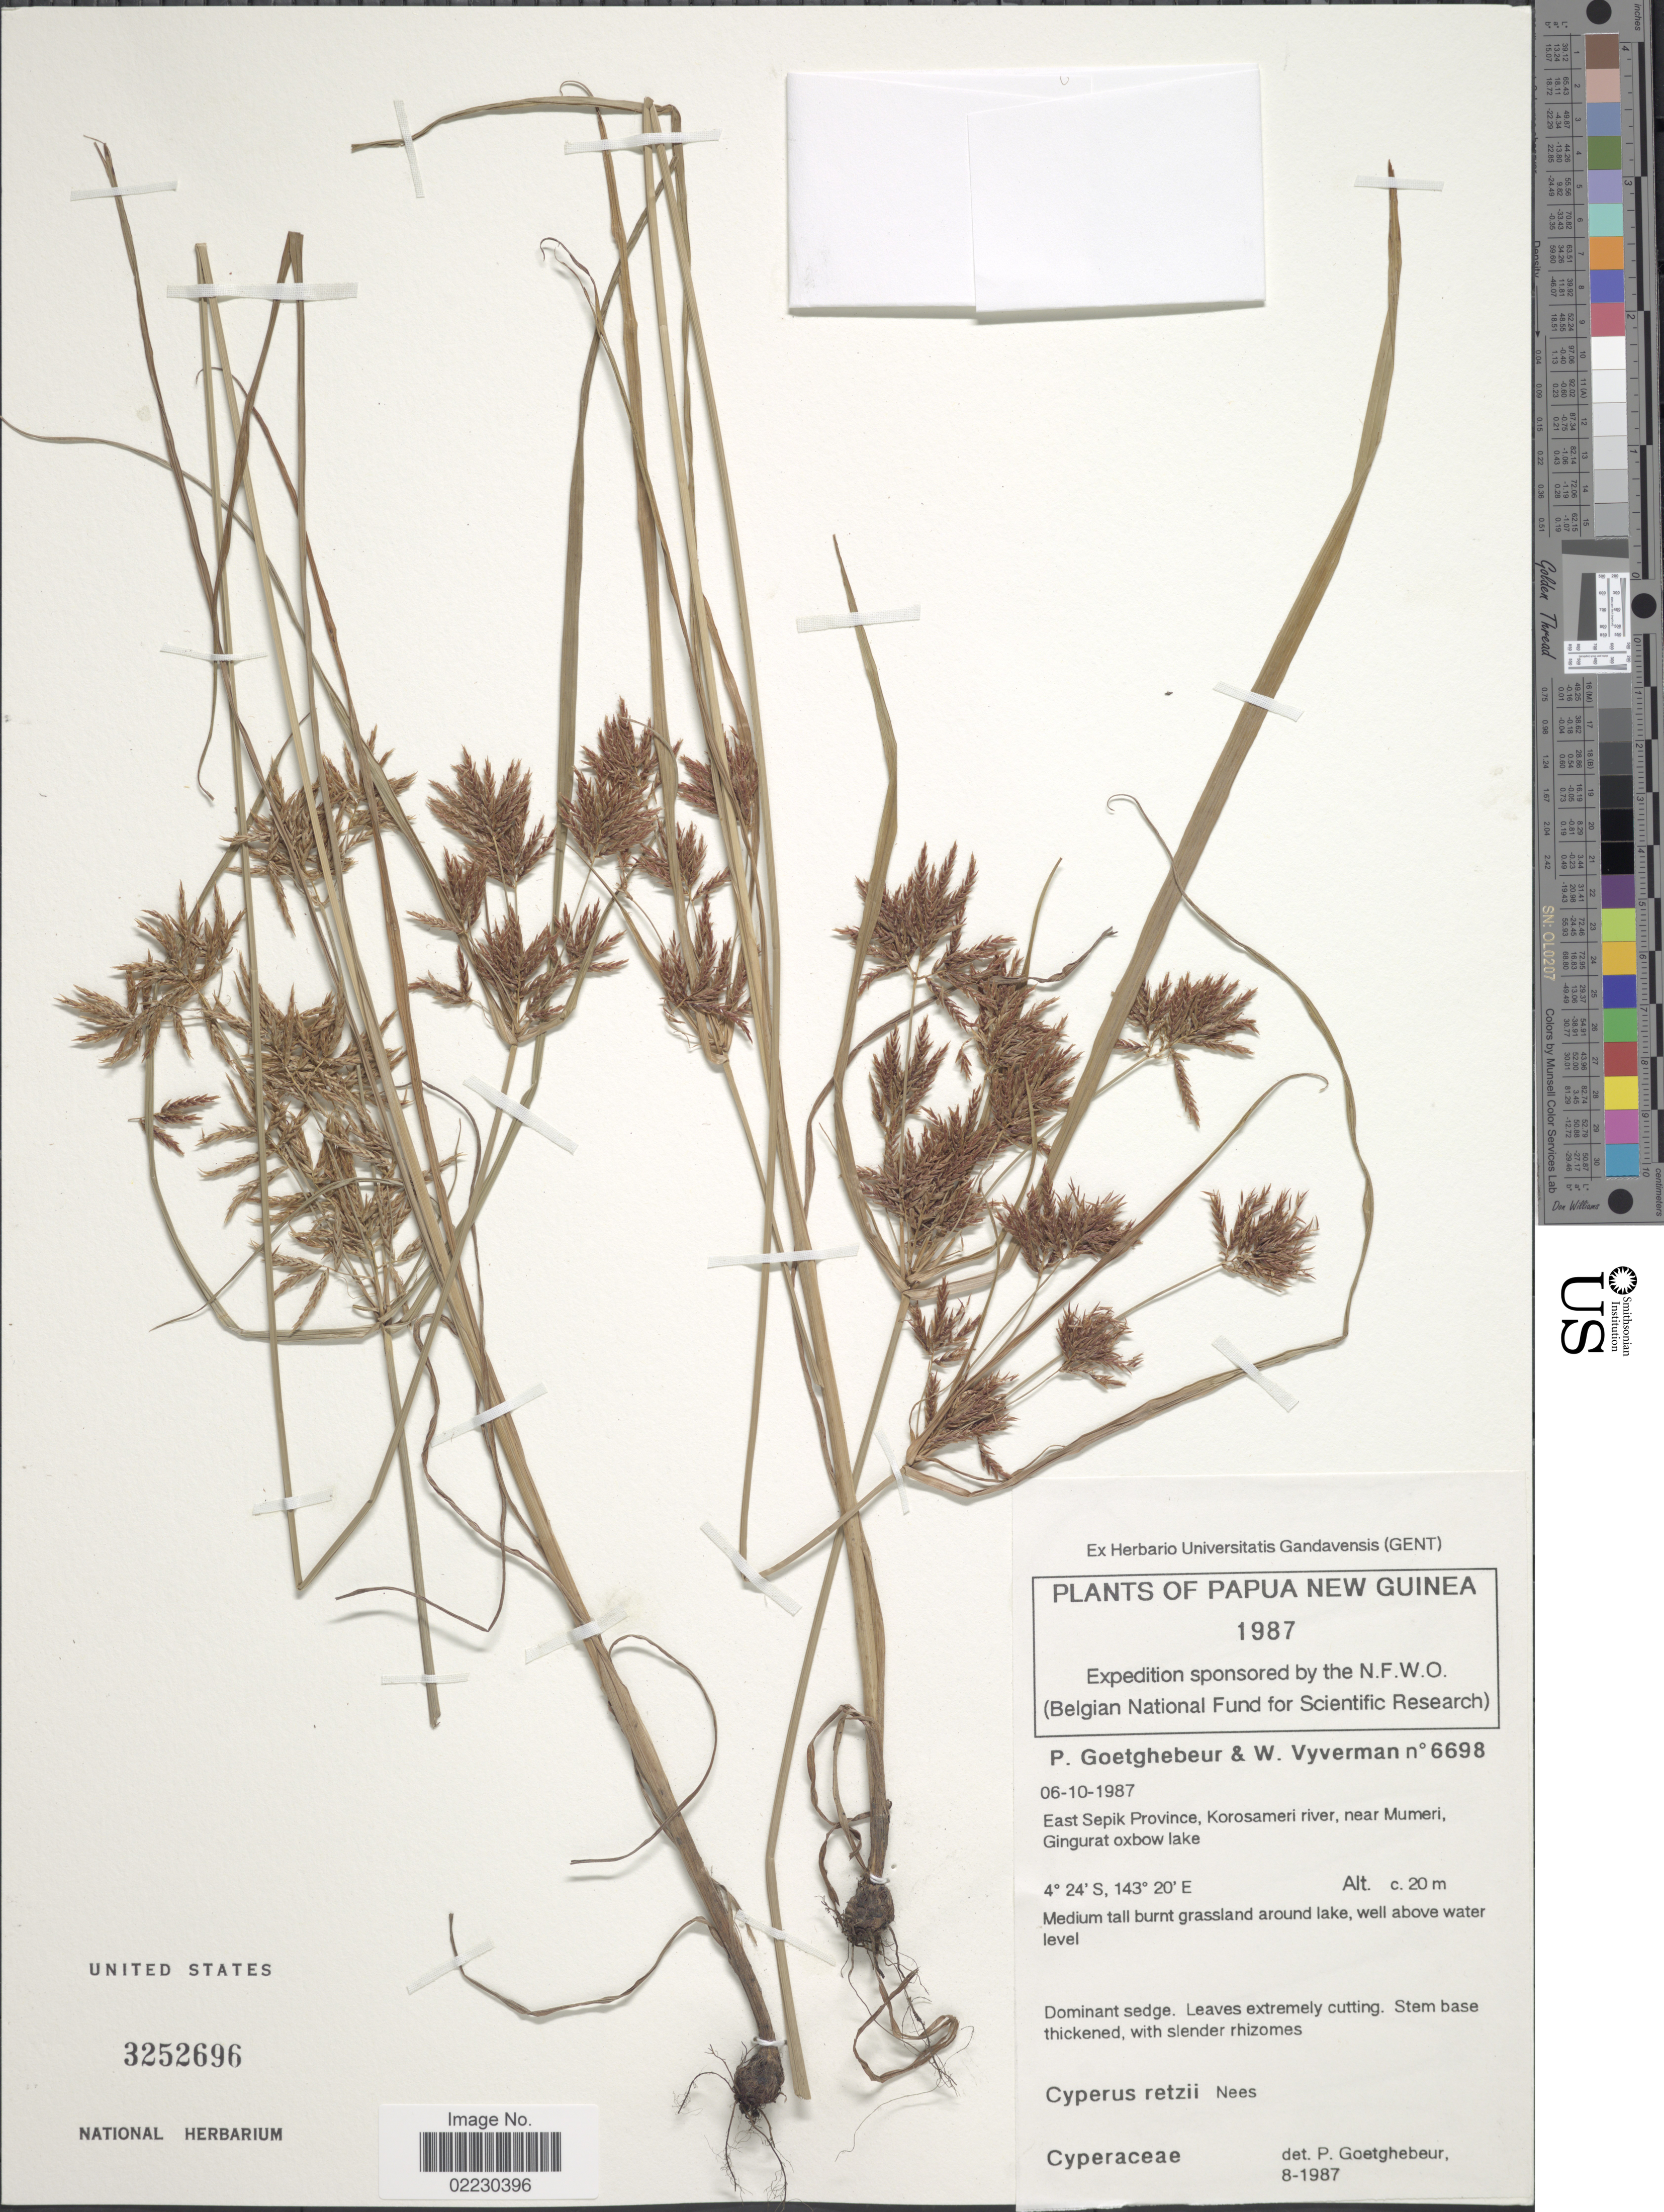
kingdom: Plantae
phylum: Tracheophyta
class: Liliopsida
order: Poales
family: Cyperaceae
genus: Cyperus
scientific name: Cyperus rotundus subsp. retzii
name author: Kük.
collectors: P. Goetghebeur & W. Vyverman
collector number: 6698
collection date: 1987-10-06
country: Papua New Guinea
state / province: East Sepik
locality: Korosameri river, near Mumeri, Gingurat oxbow lake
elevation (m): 20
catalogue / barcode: US 3252696